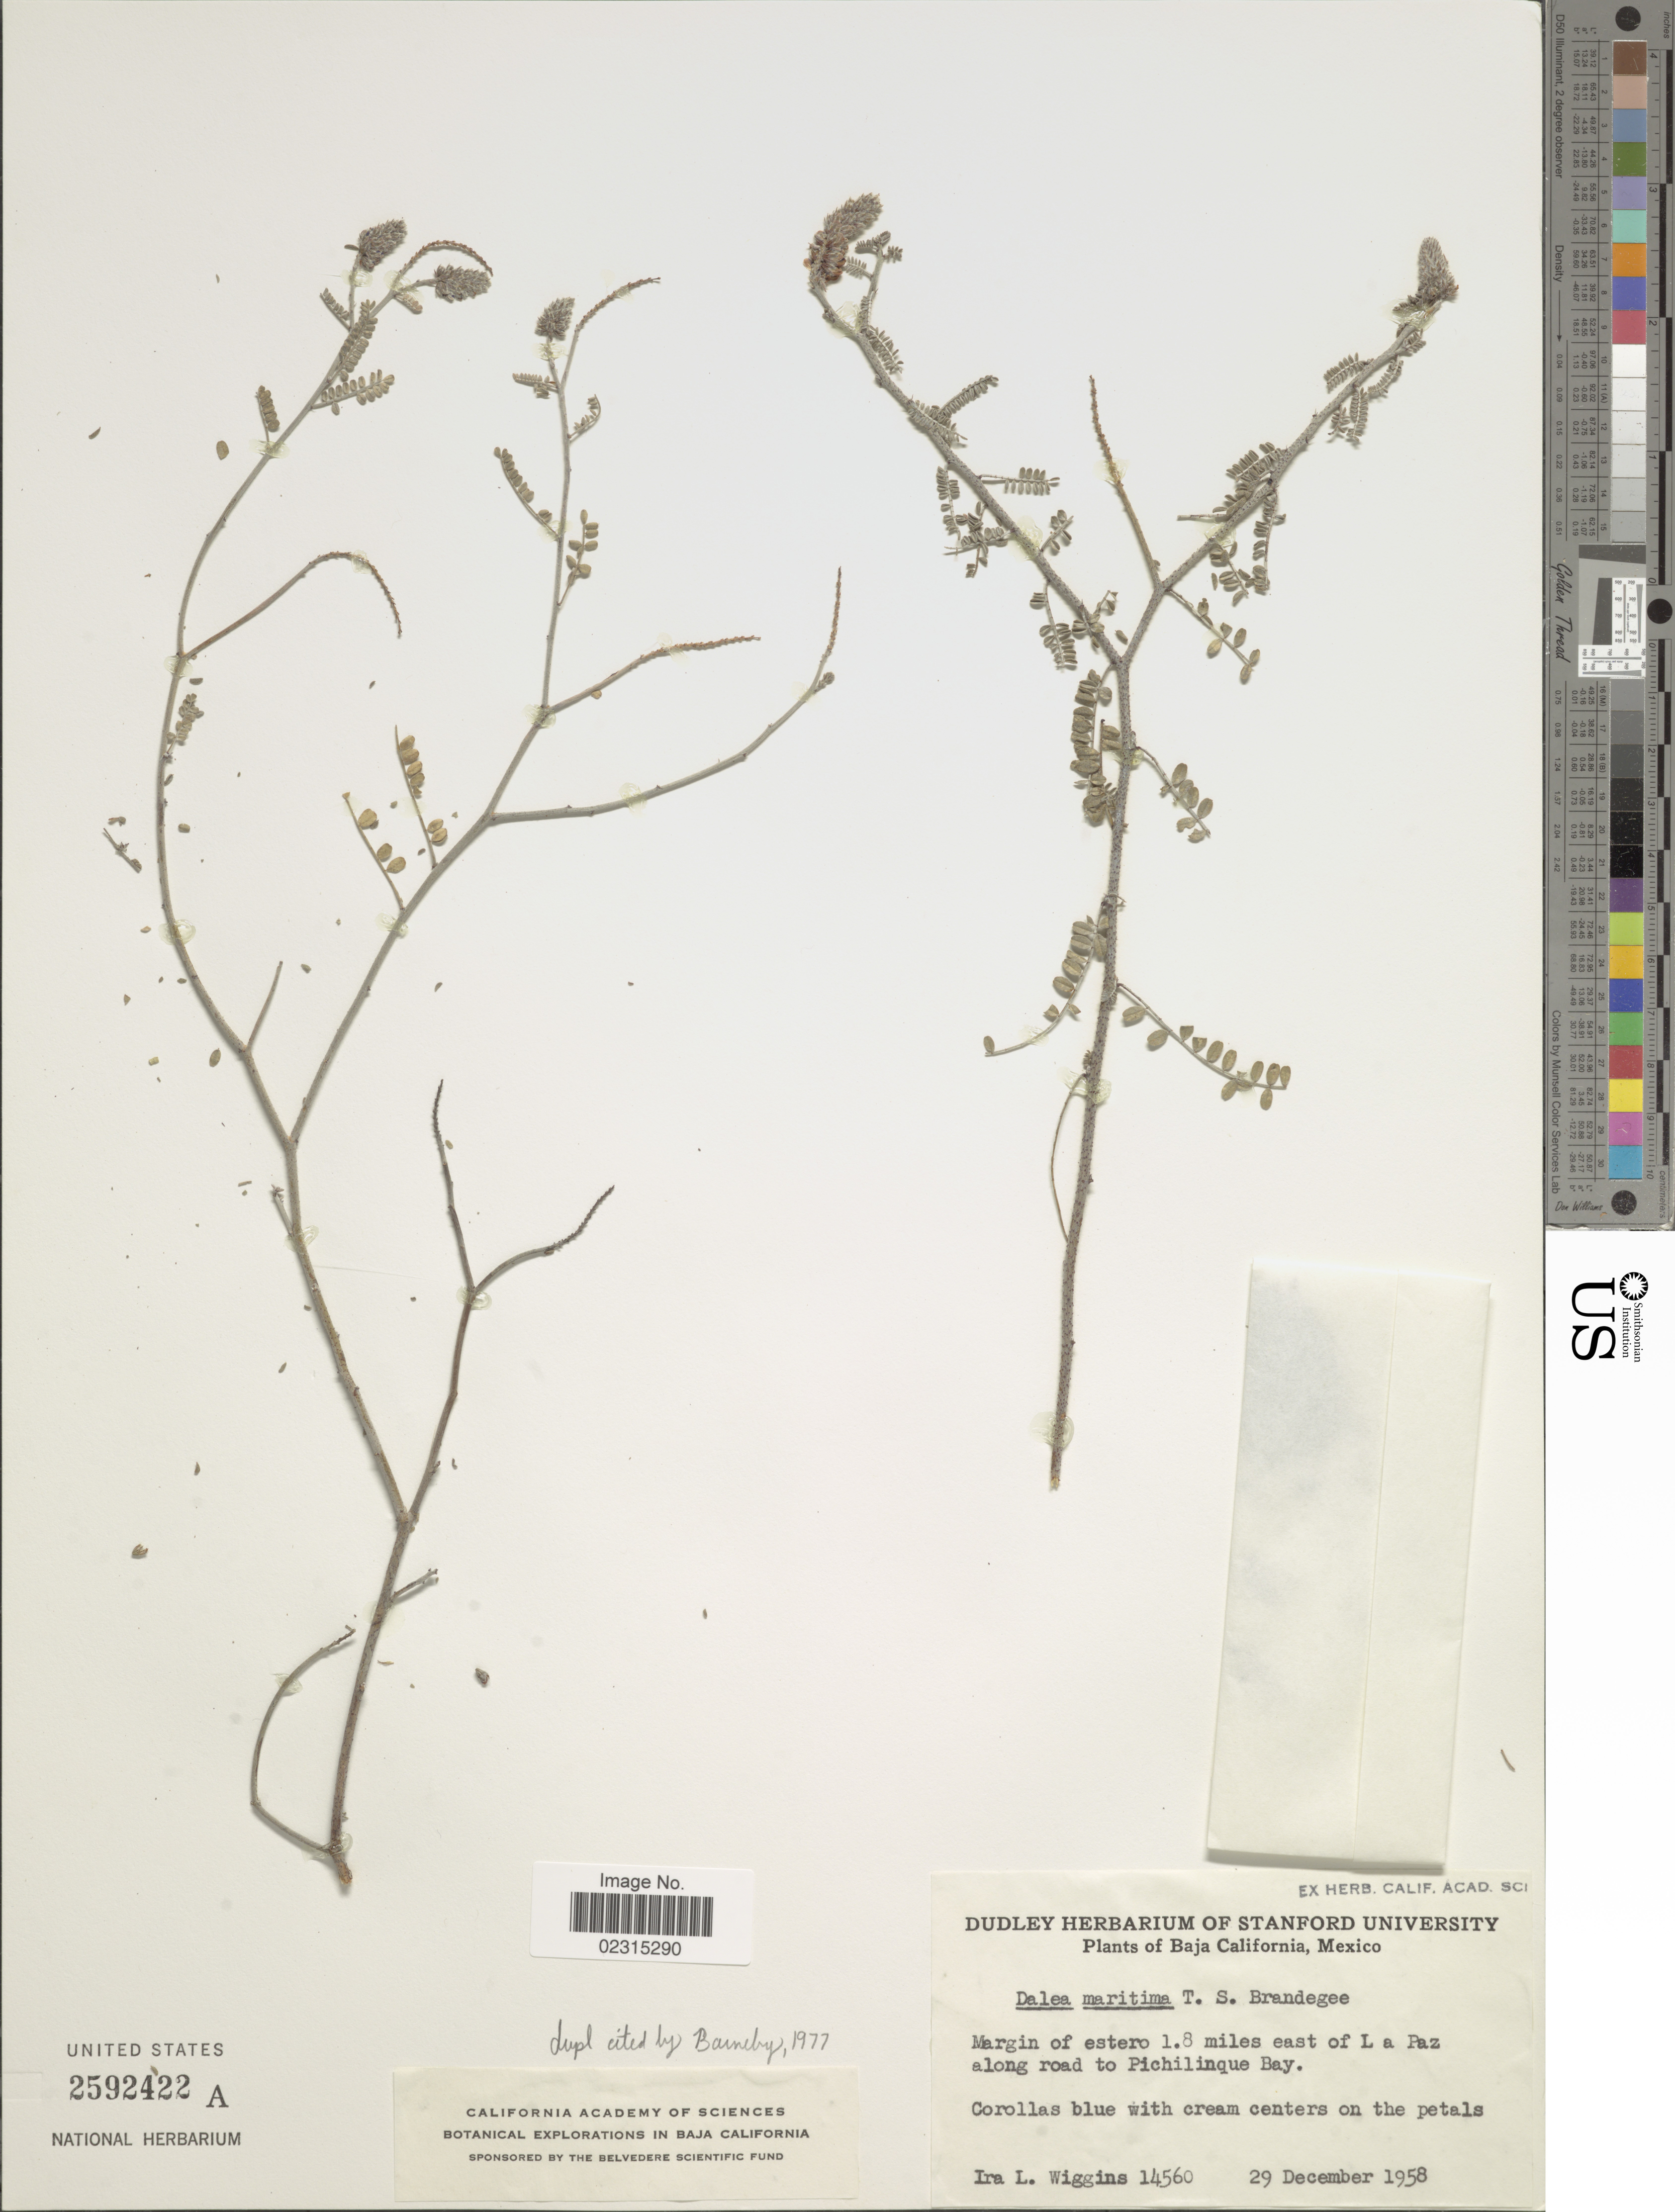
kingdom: Plantae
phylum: Tracheophyta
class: Magnoliopsida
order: Fabales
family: Fabaceae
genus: Marina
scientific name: Marina maritima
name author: (Brandegee) Barneby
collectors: I. L. Wiggins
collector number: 14560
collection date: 1958-12-29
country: Mexico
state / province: Baja California Sur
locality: Margin of estero 1.8 miles east of La Paz along road to Pichilinque Bay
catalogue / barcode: US 2592422A